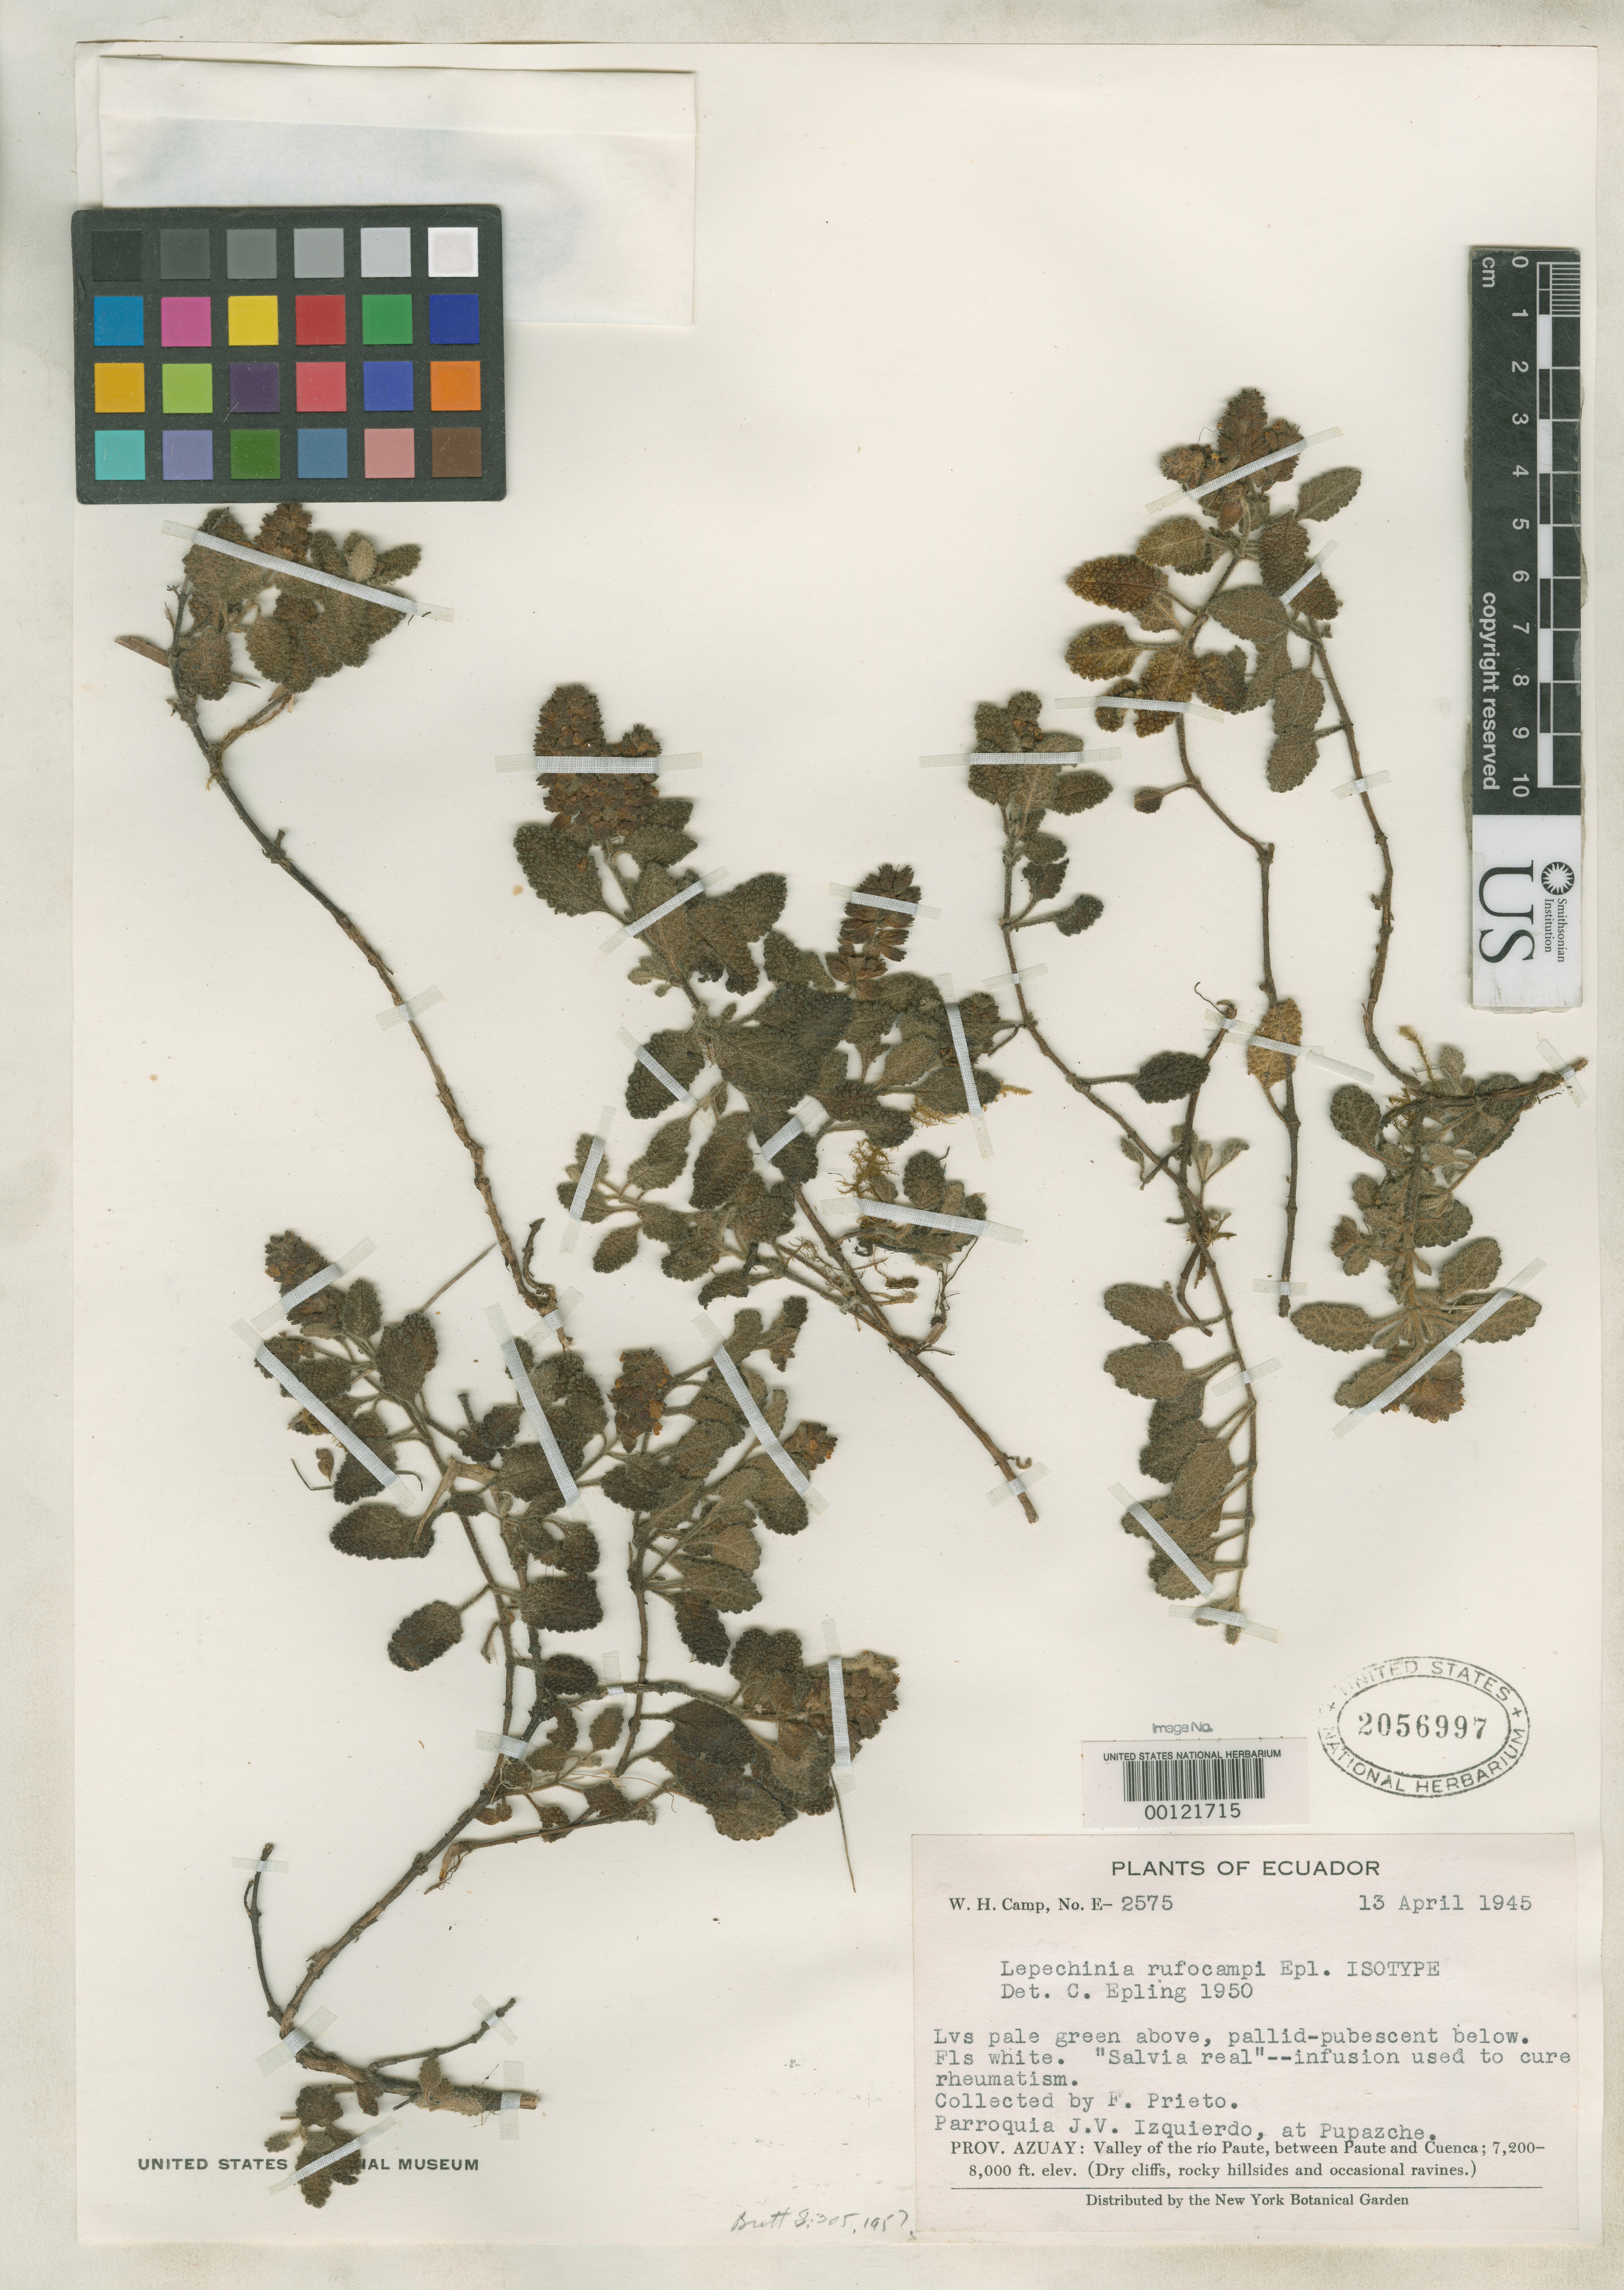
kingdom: Plantae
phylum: Tracheophyta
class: Magnoliopsida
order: Lamiales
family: Lamiaceae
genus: Lepechinia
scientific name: Lepechinia rufocampi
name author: Epling & Mathias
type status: Isotype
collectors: F. Prieto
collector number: W.H. Camp E-2575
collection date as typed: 13 Apr 1945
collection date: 1945-04-13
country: Ecuador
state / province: Azuay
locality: Between Paute and Cuenca.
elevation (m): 7200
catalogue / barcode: US 2056997